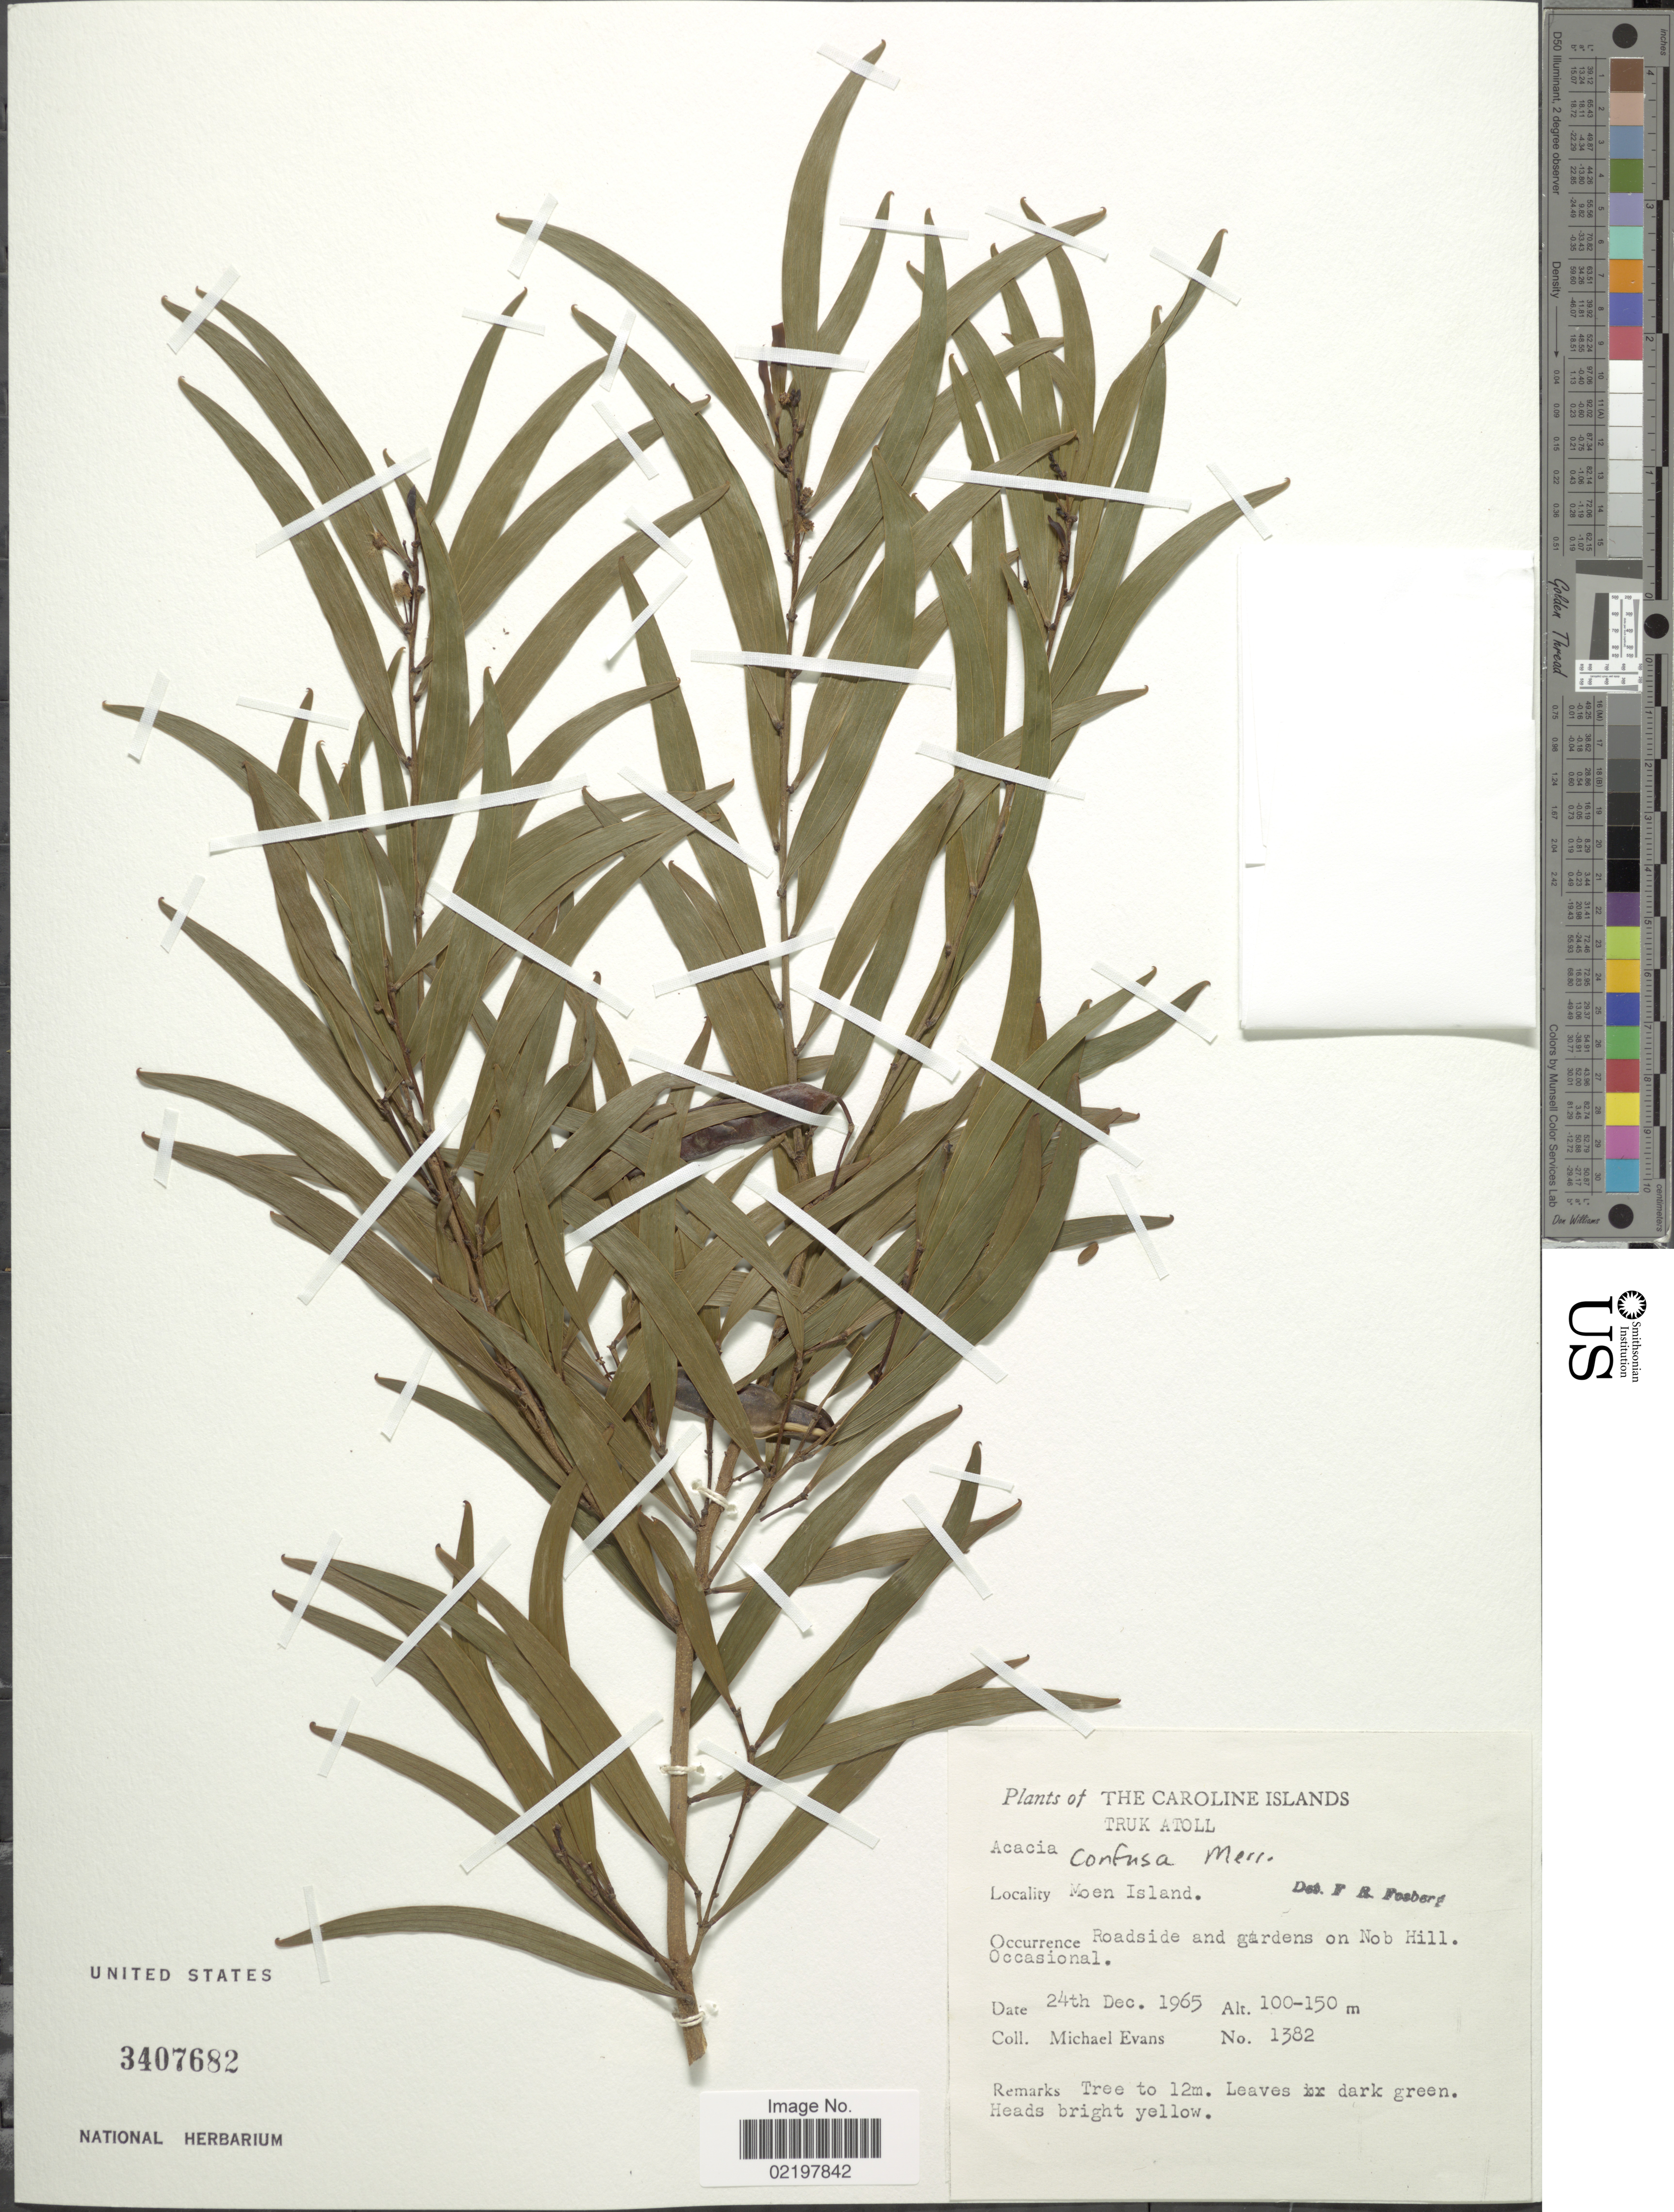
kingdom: Plantae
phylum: Tracheophyta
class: Magnoliopsida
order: Fabales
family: Fabaceae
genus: Acacia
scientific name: Acacia confusa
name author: Merr.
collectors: M. Evans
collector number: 1382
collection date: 1965-12-24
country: Micronesia, Federated States of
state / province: Truk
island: Moen [Wono]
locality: The Caroline Islands, Truk Atoll, Moen Island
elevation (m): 100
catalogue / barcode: US 3407682